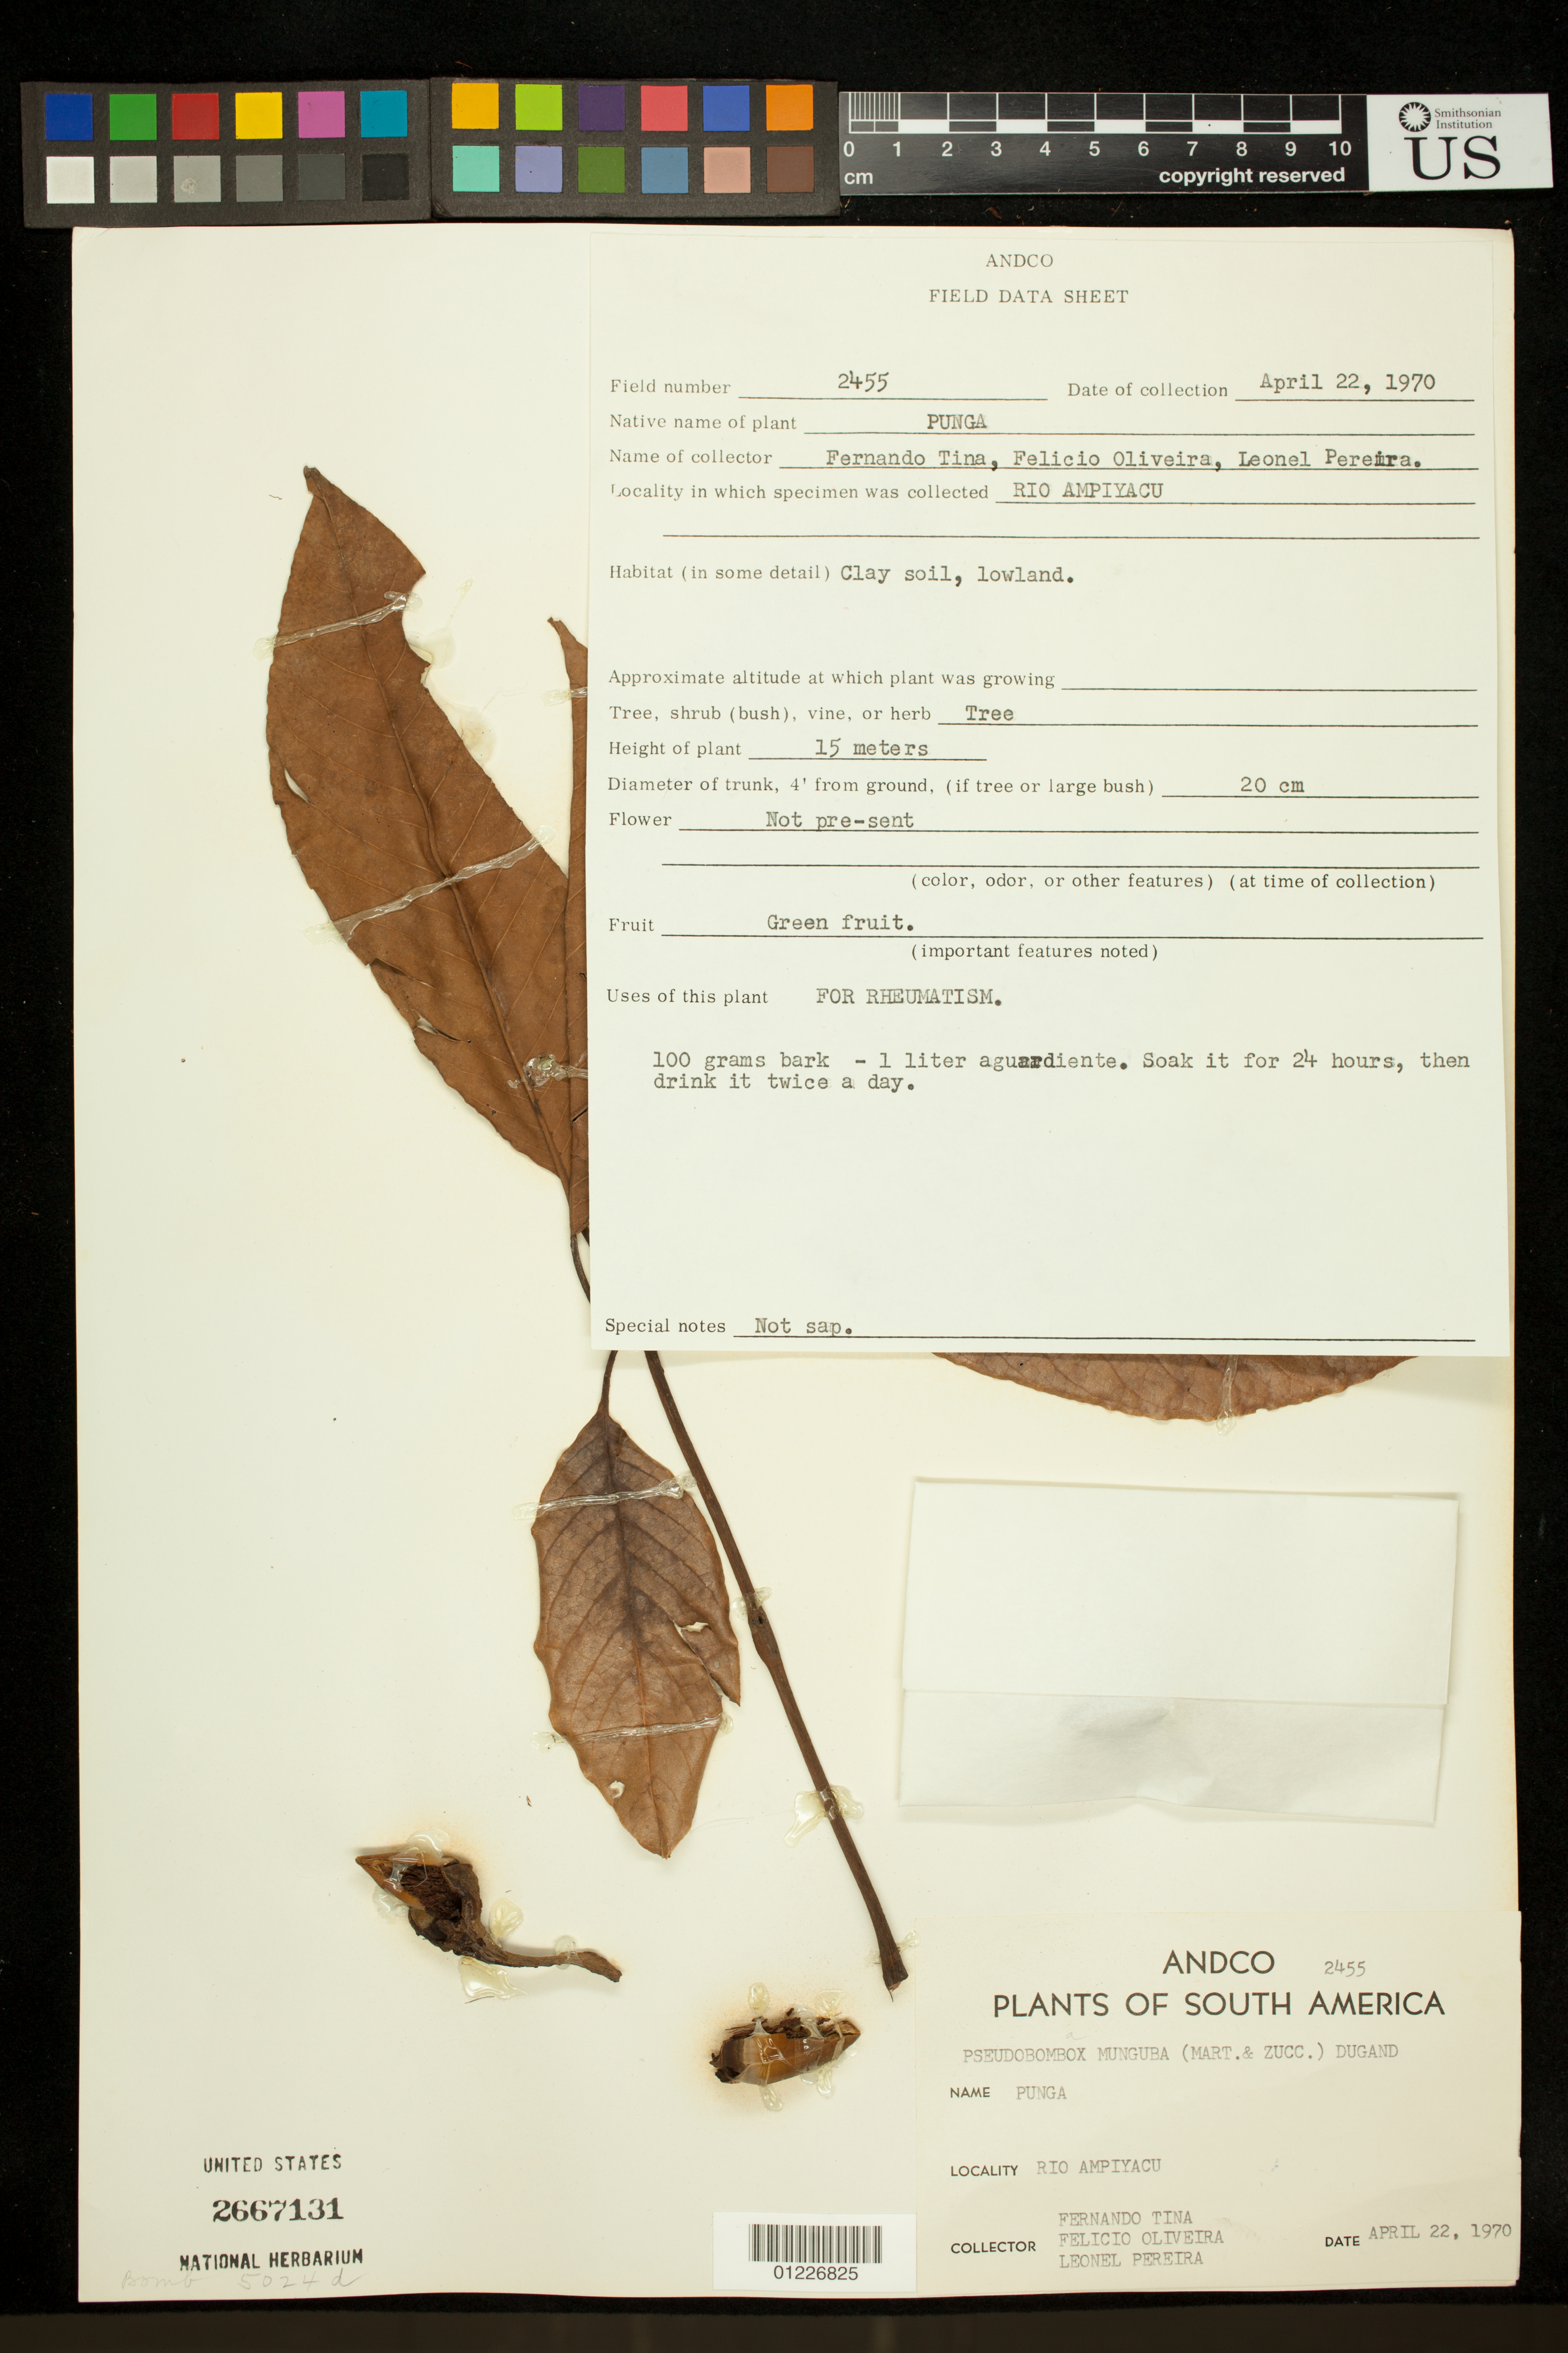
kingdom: Plantae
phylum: Tracheophyta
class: Magnoliopsida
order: Malvales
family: Malvaceae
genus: Pseudobombax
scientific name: Pseudobombax munguba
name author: (Mart. & Zucc.) Dugand G.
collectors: F. Tina, F. Oliveira & L. Pereira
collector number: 2455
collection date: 1970-04-22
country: Peru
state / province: Loreto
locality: Rio Ampiyacu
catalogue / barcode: US 2667131